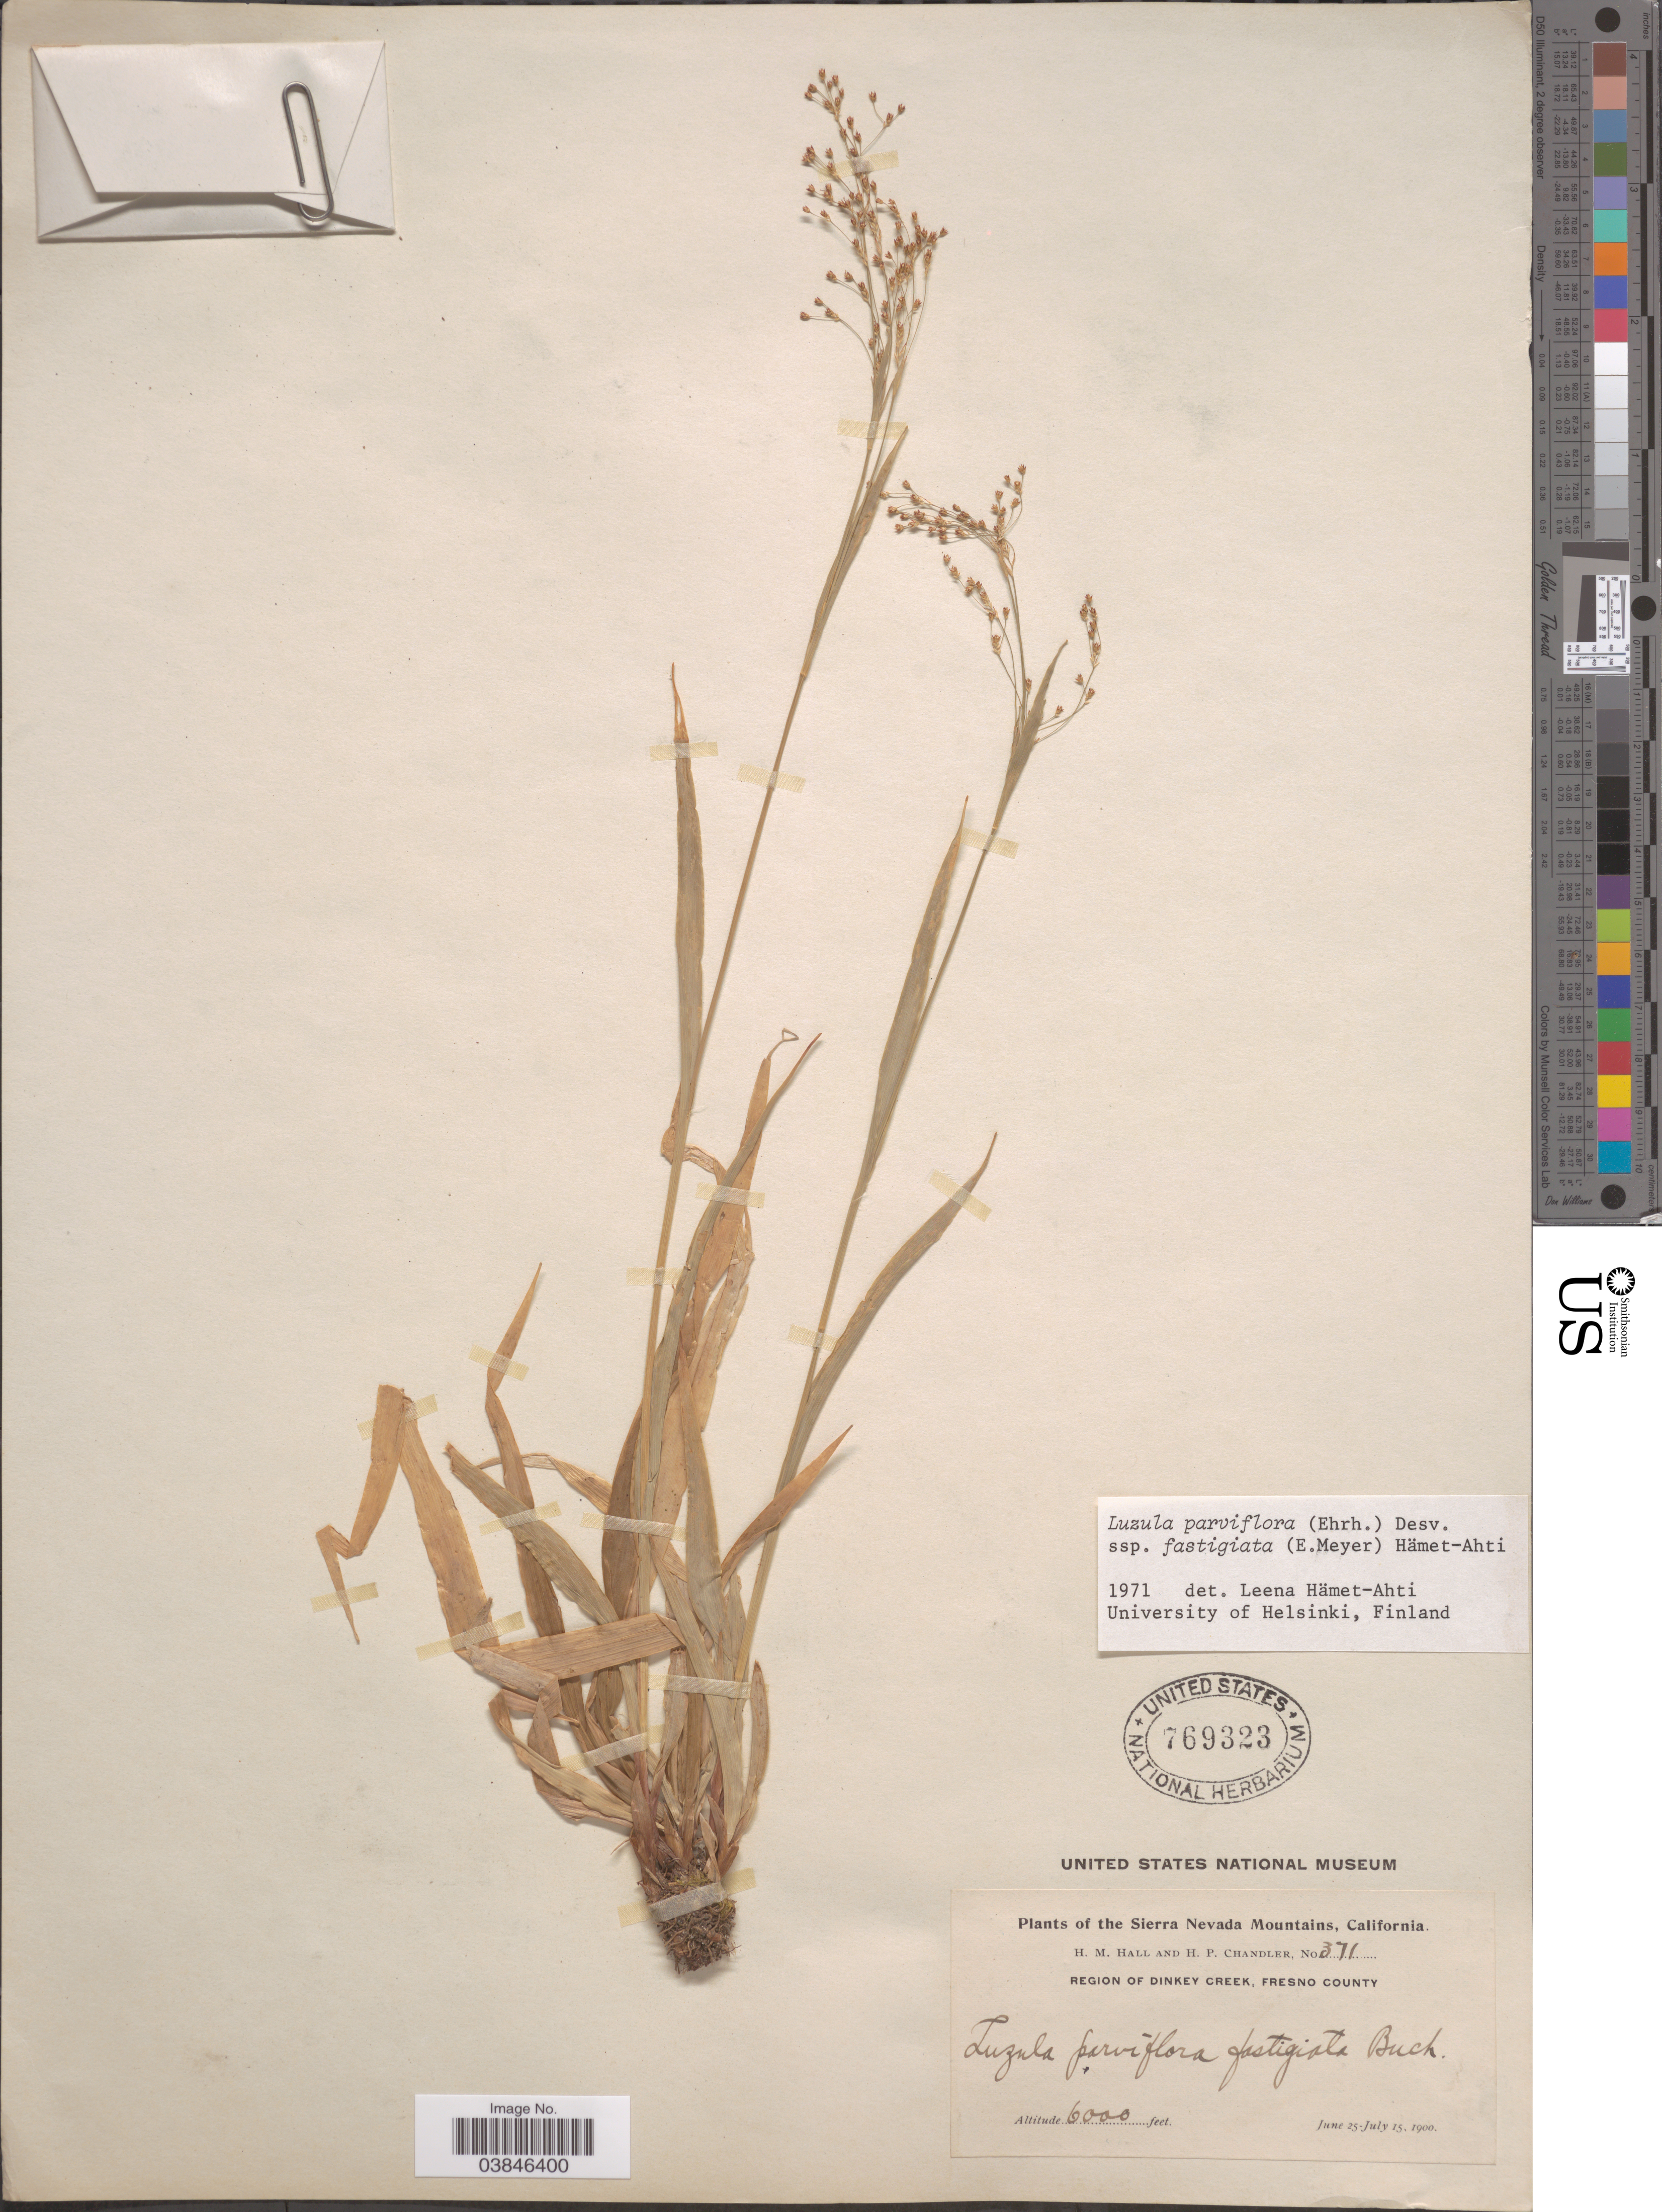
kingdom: Plantae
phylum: Tracheophyta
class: Liliopsida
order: Poales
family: Juncaceae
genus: Luzula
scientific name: Luzula parviflora subsp. fastigiata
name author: Buchenau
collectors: H. M. Hall & H. Chandler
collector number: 371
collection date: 1900-06-25/1900-07-15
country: United States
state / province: California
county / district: Fresno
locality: The Sierra Nevada Mountains. Region of Dinkey Creek, Fresno County.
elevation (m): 1829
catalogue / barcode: US 769323